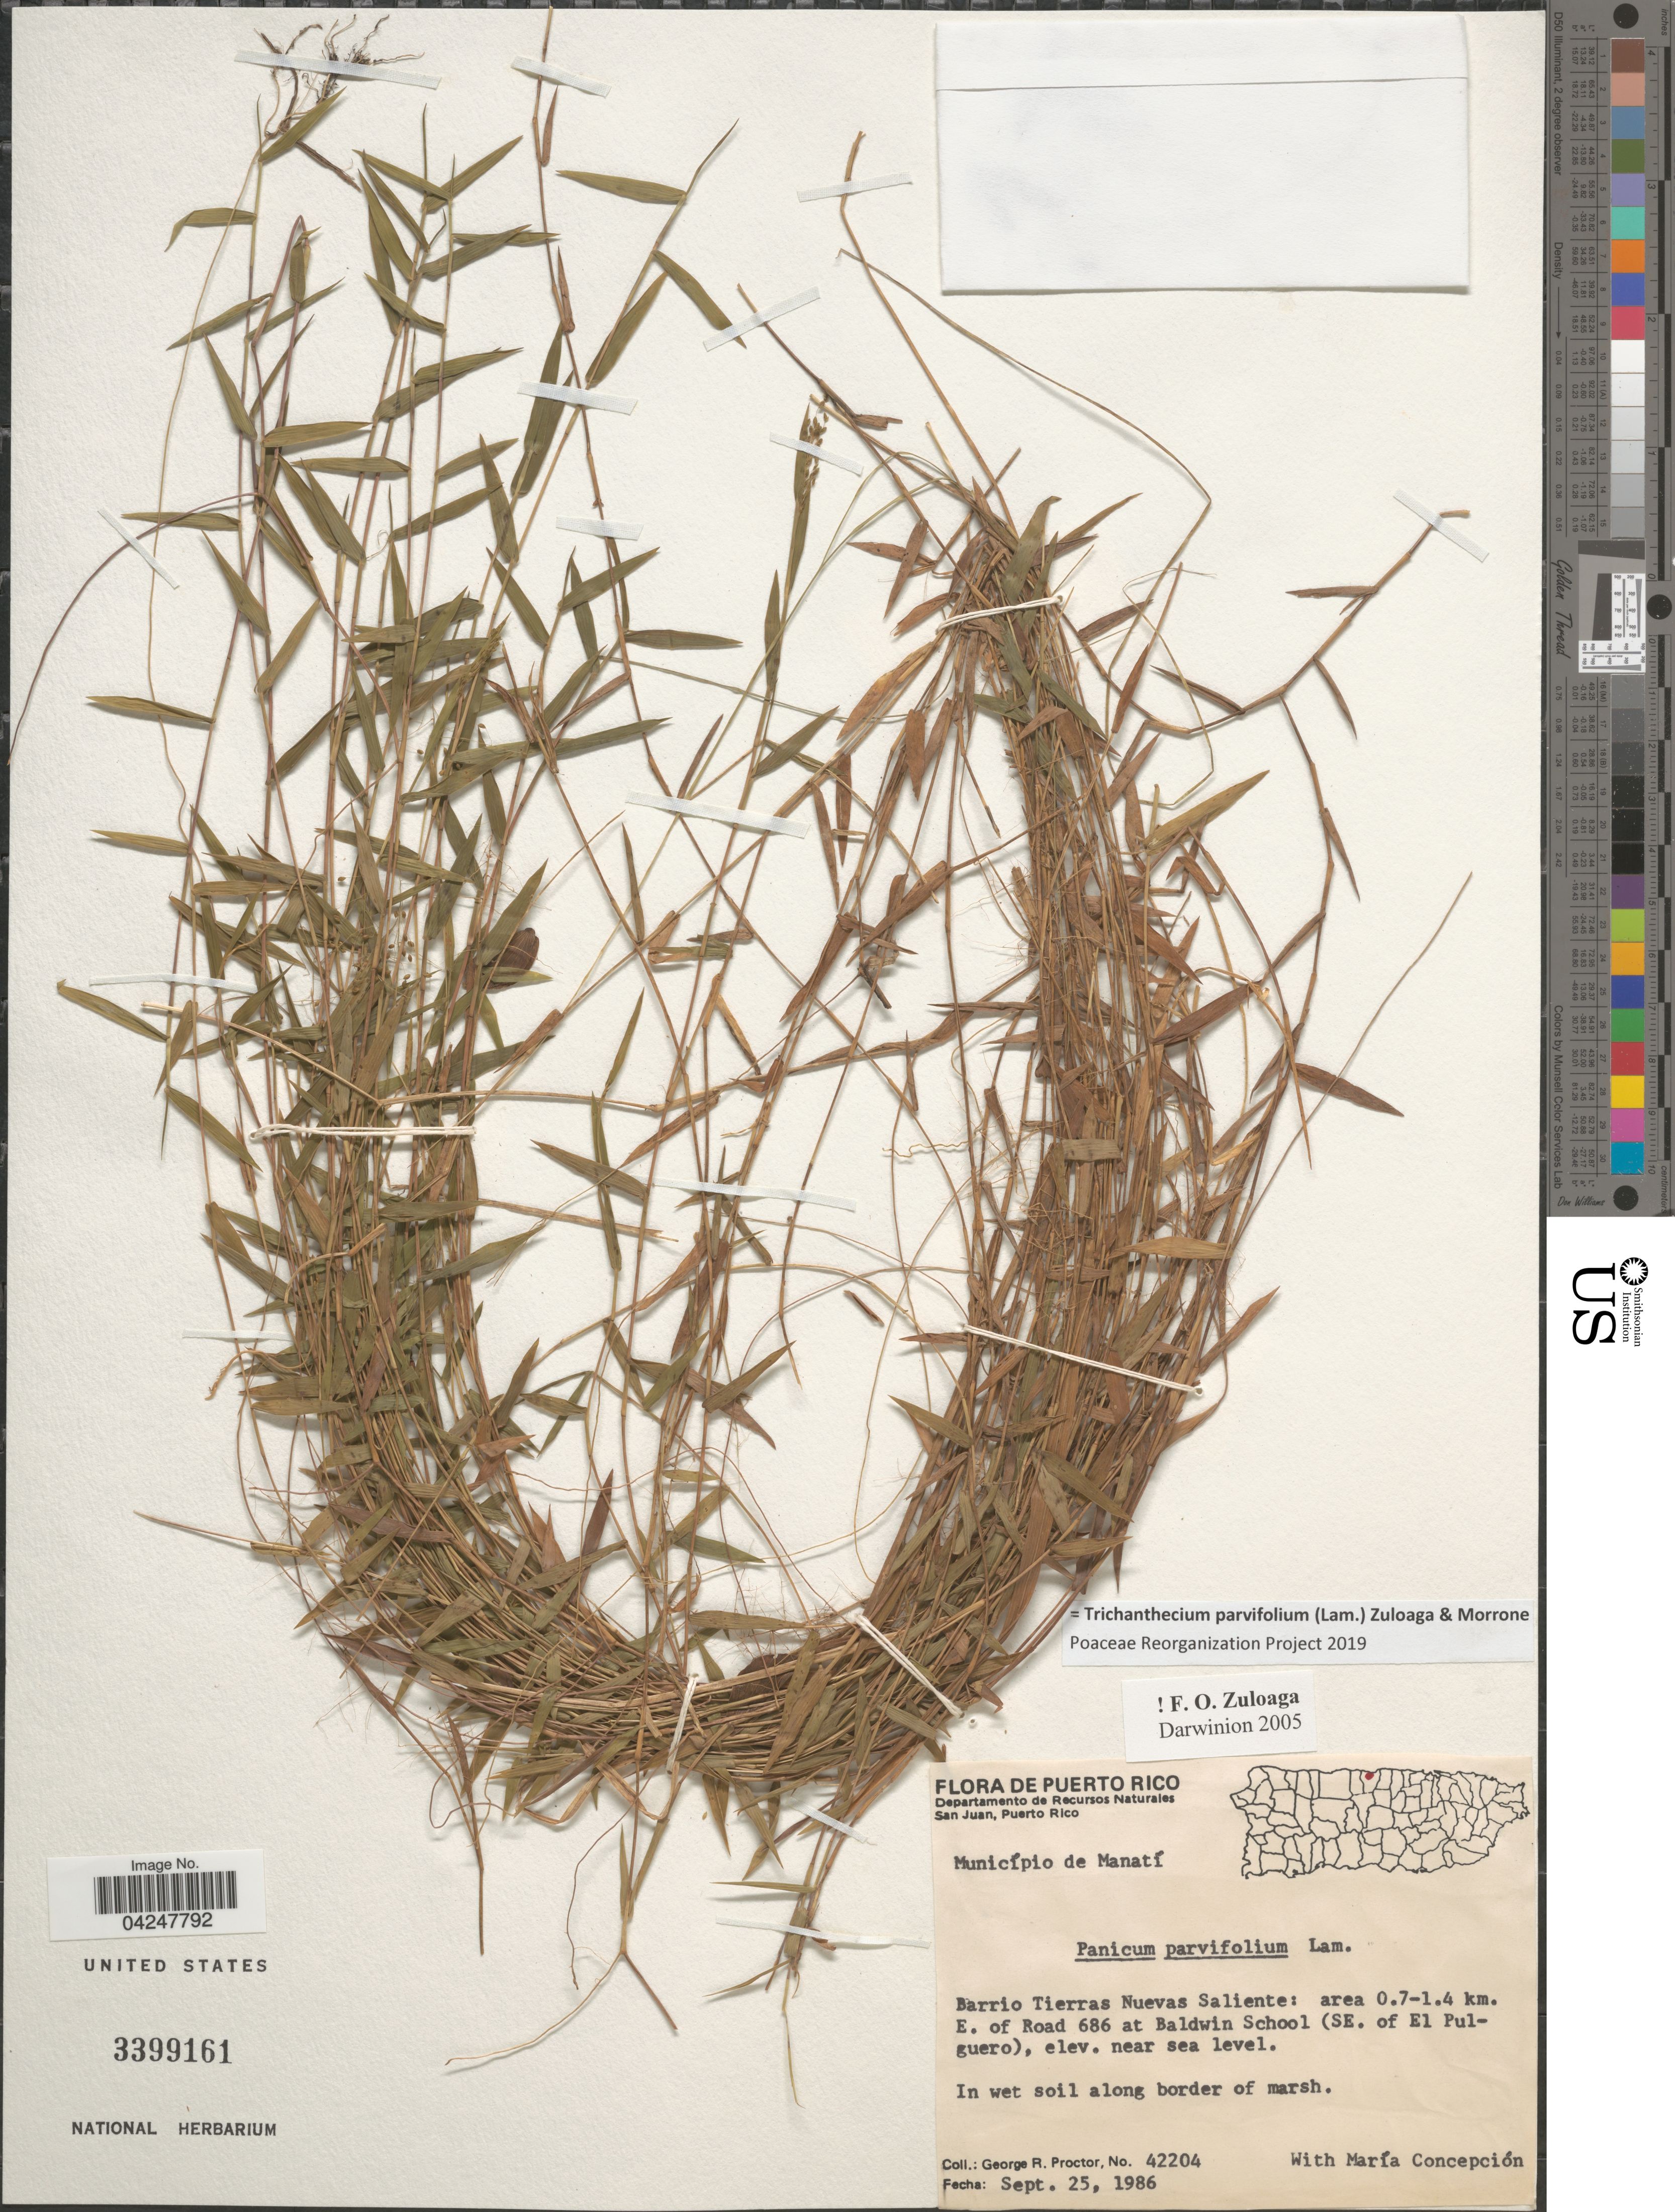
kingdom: Plantae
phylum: Tracheophyta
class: Liliopsida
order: Poales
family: Poaceae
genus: Trichanthecium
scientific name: Trichanthecium parvifolium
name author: (Lam.) Zuloaga & Morrone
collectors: G. R. Proctor & M. Concepcion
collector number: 42204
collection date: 1986-09-25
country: Puerto Rico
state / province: Manati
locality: Municípío de Manatí. Barrio Tierras Nuevas Saliente: area 0.7-1.4 km. E. of Road 686 at Baldwin School (SE. of El Pulguero).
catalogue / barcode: US 3399161